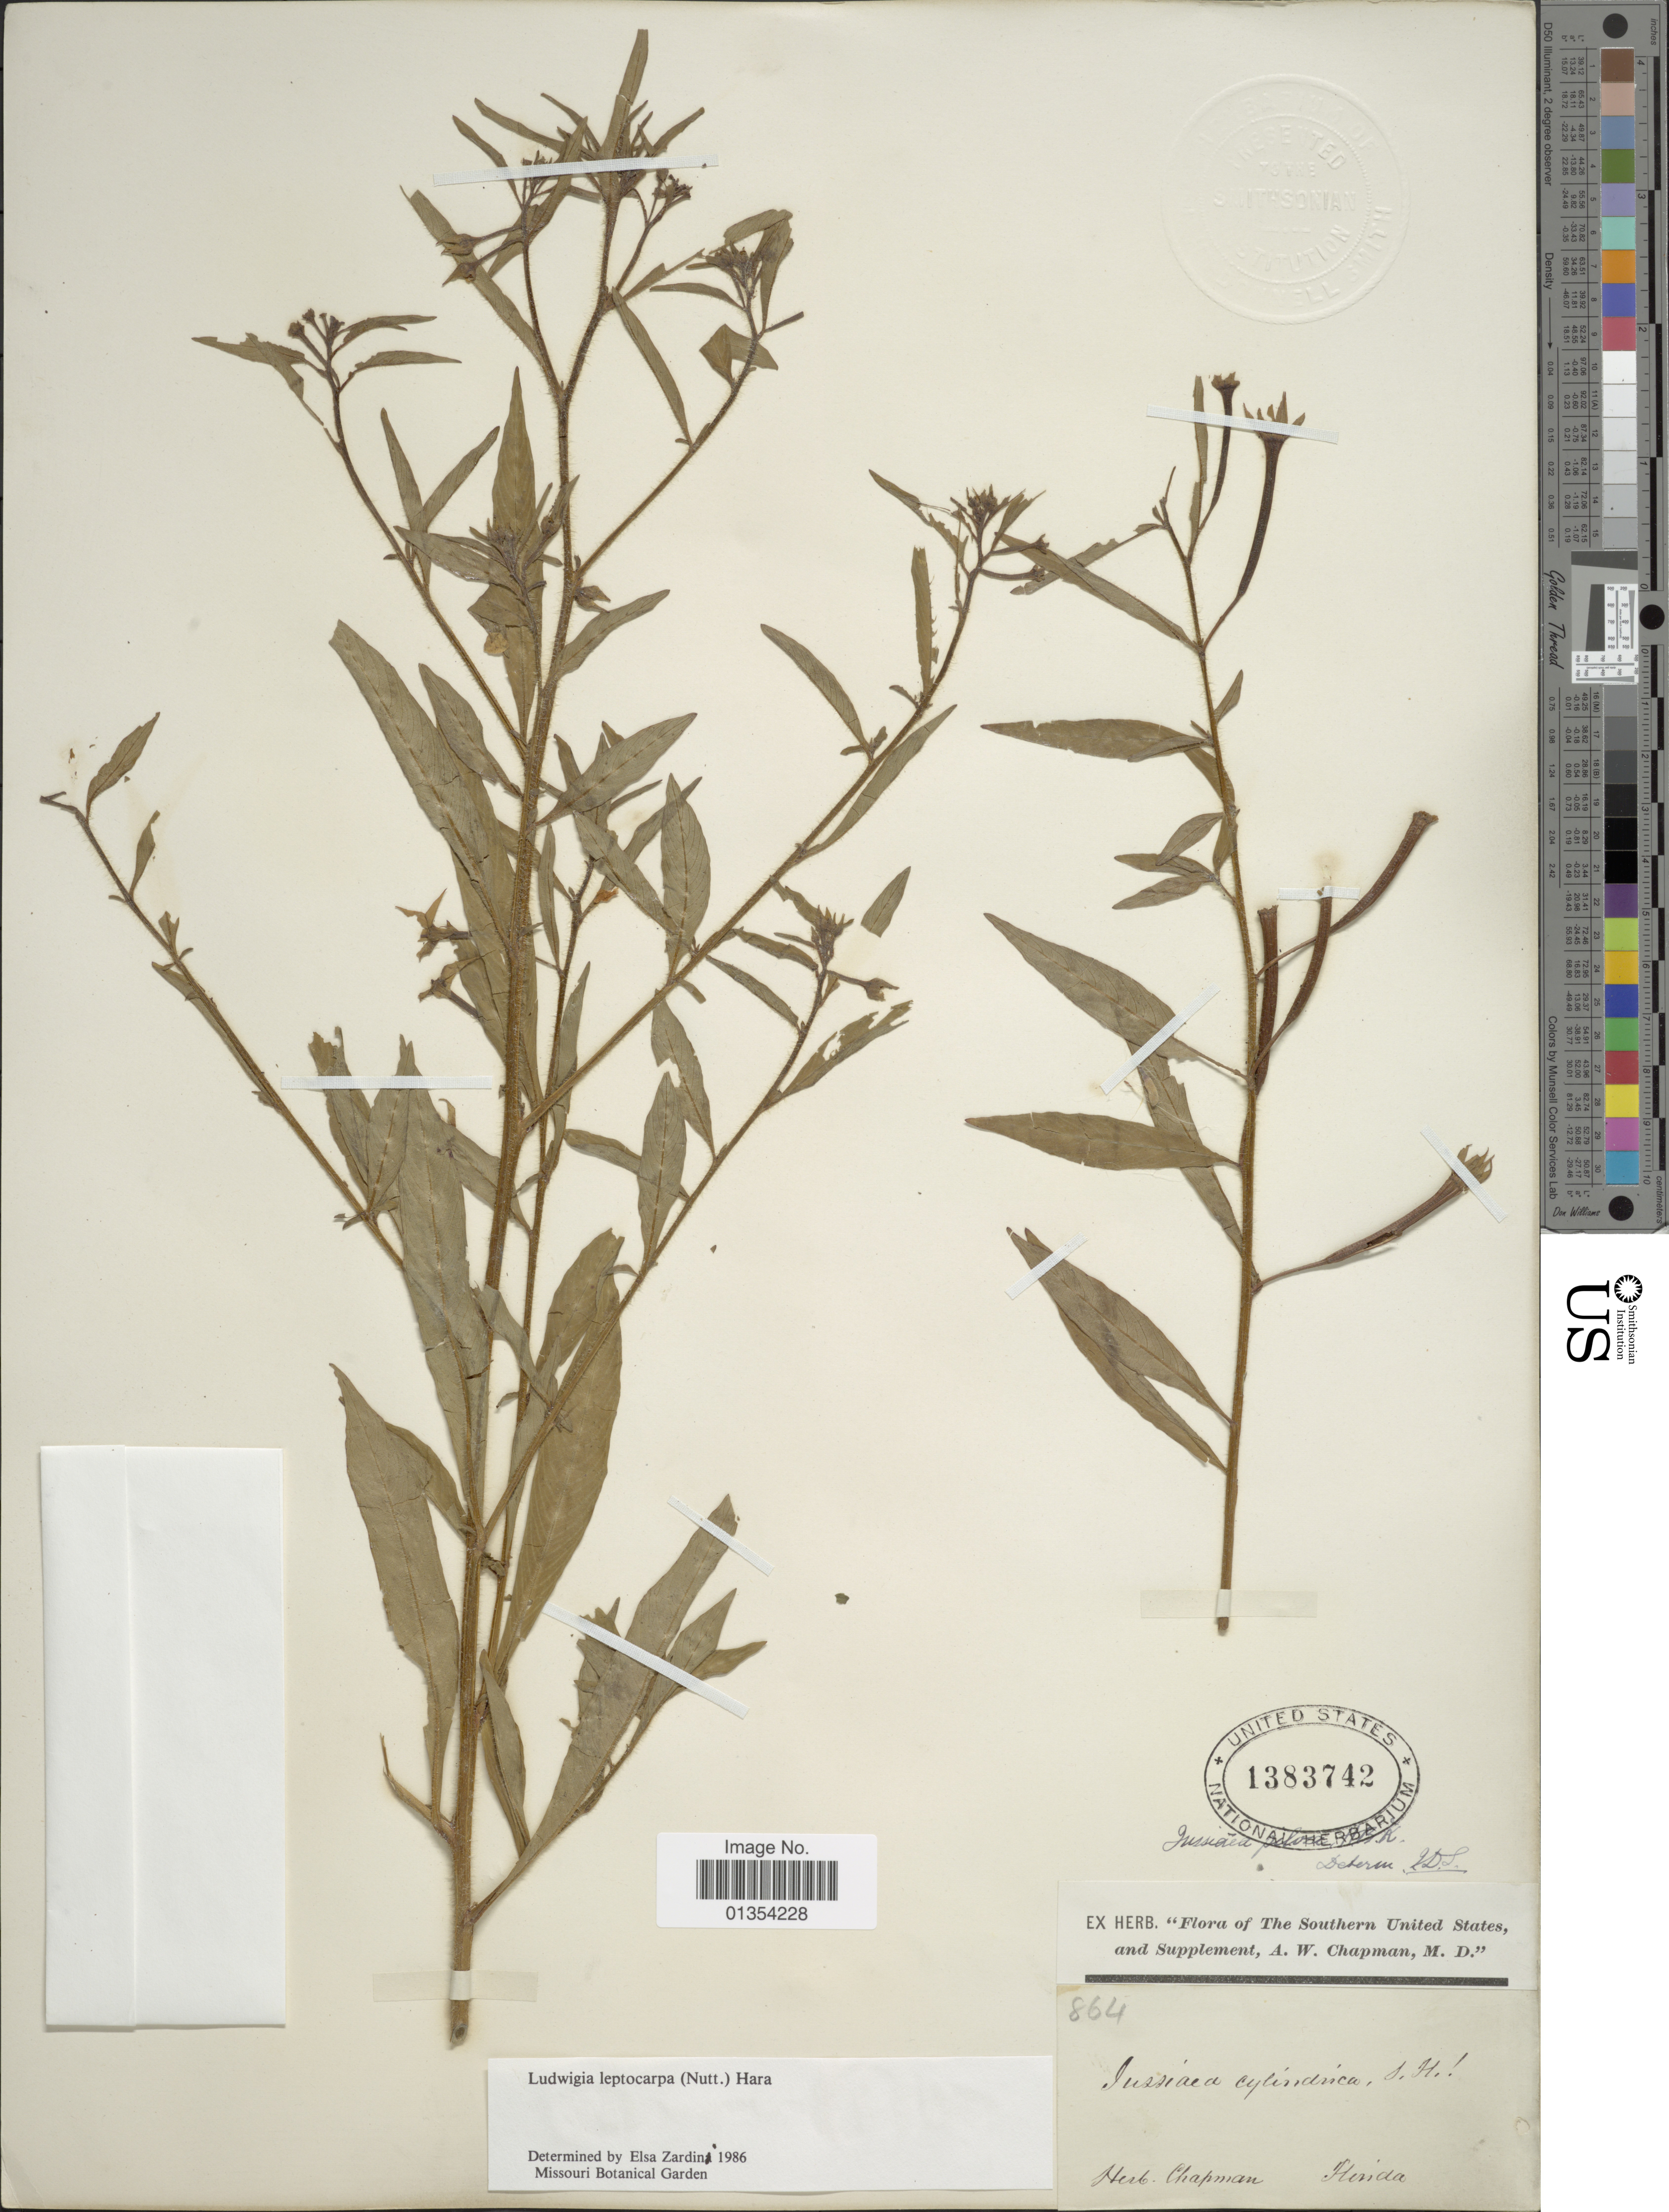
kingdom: Plantae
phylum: Tracheophyta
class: Magnoliopsida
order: Myrtales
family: Onagraceae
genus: Ludwigia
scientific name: Ludwigia leptocarpa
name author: (Nutt.) H. Hara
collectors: A. W. Chapman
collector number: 864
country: United States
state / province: Florida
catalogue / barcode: US 1383742